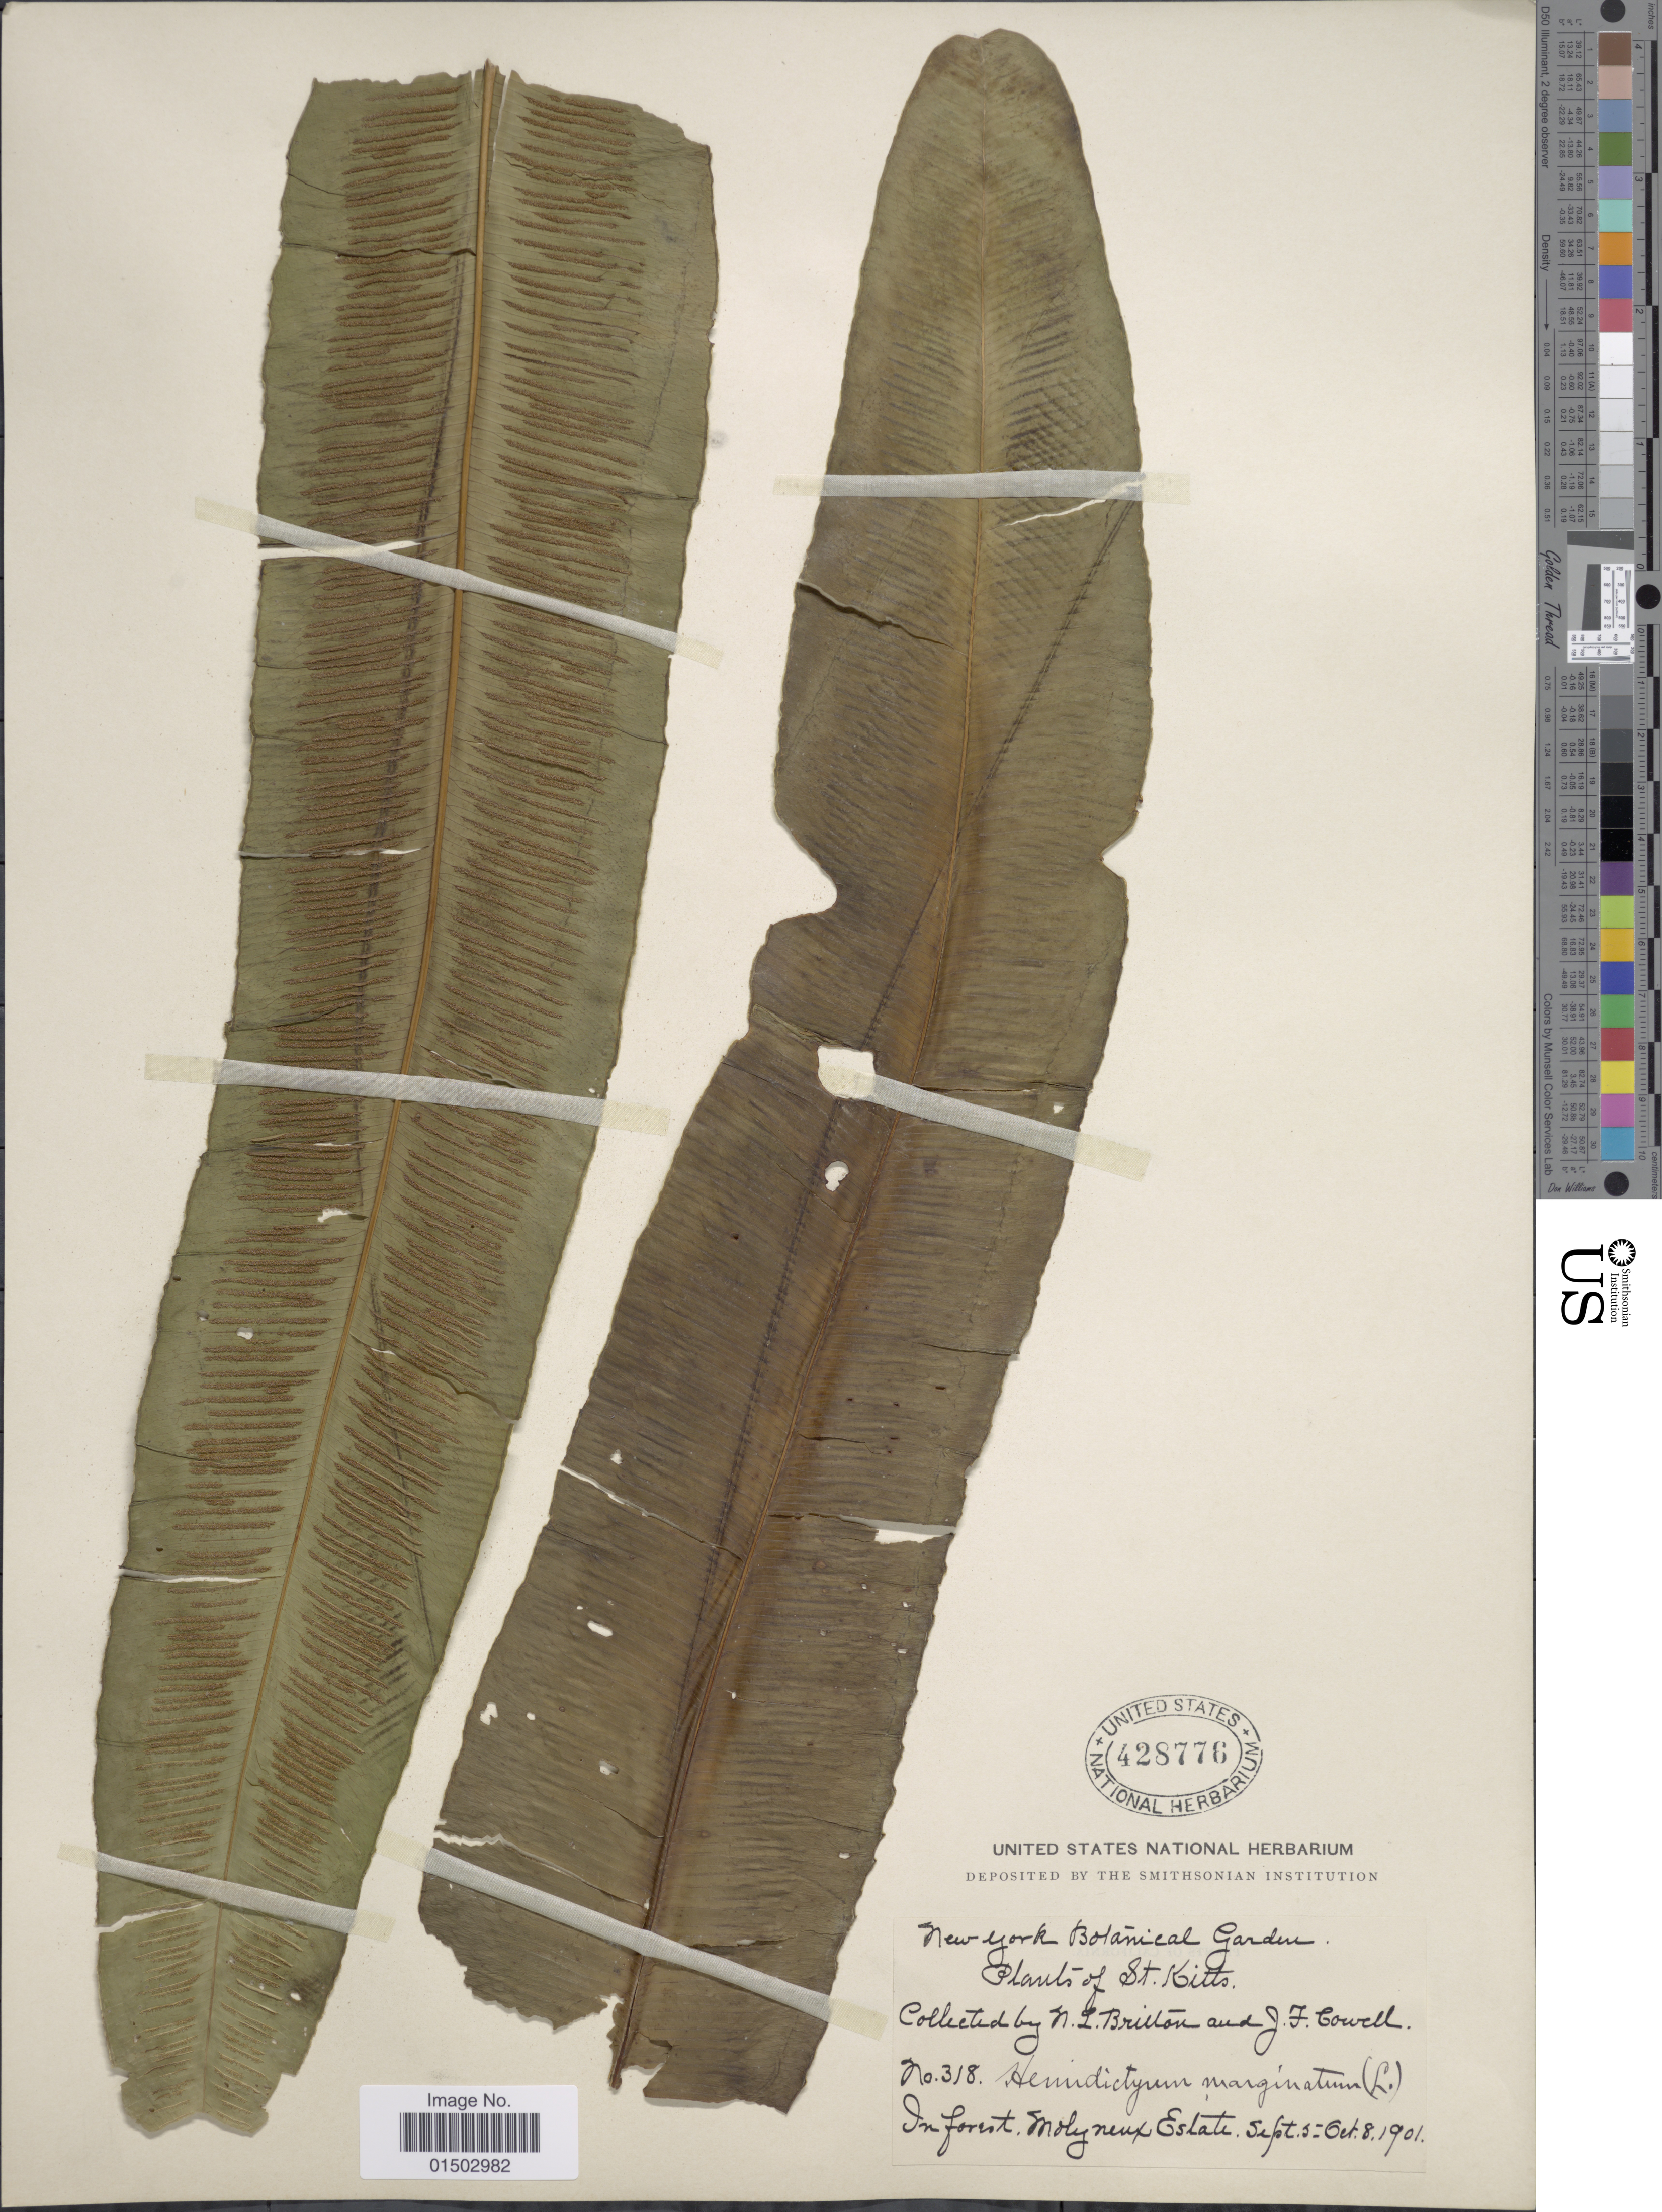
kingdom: Plantae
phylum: Tracheophyta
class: Polypodiopsida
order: Polypodiales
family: Hemidictyaceae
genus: Hemidictyum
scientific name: Hemidictyum marginatum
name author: (L.) C. Presl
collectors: N. Britton & J. F. Cowell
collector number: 318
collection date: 1901-09-05/1901-10-08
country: St. Christopher-Nevis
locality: Plants of St. Kitts, in forest Molyneux Estate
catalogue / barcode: US 428776